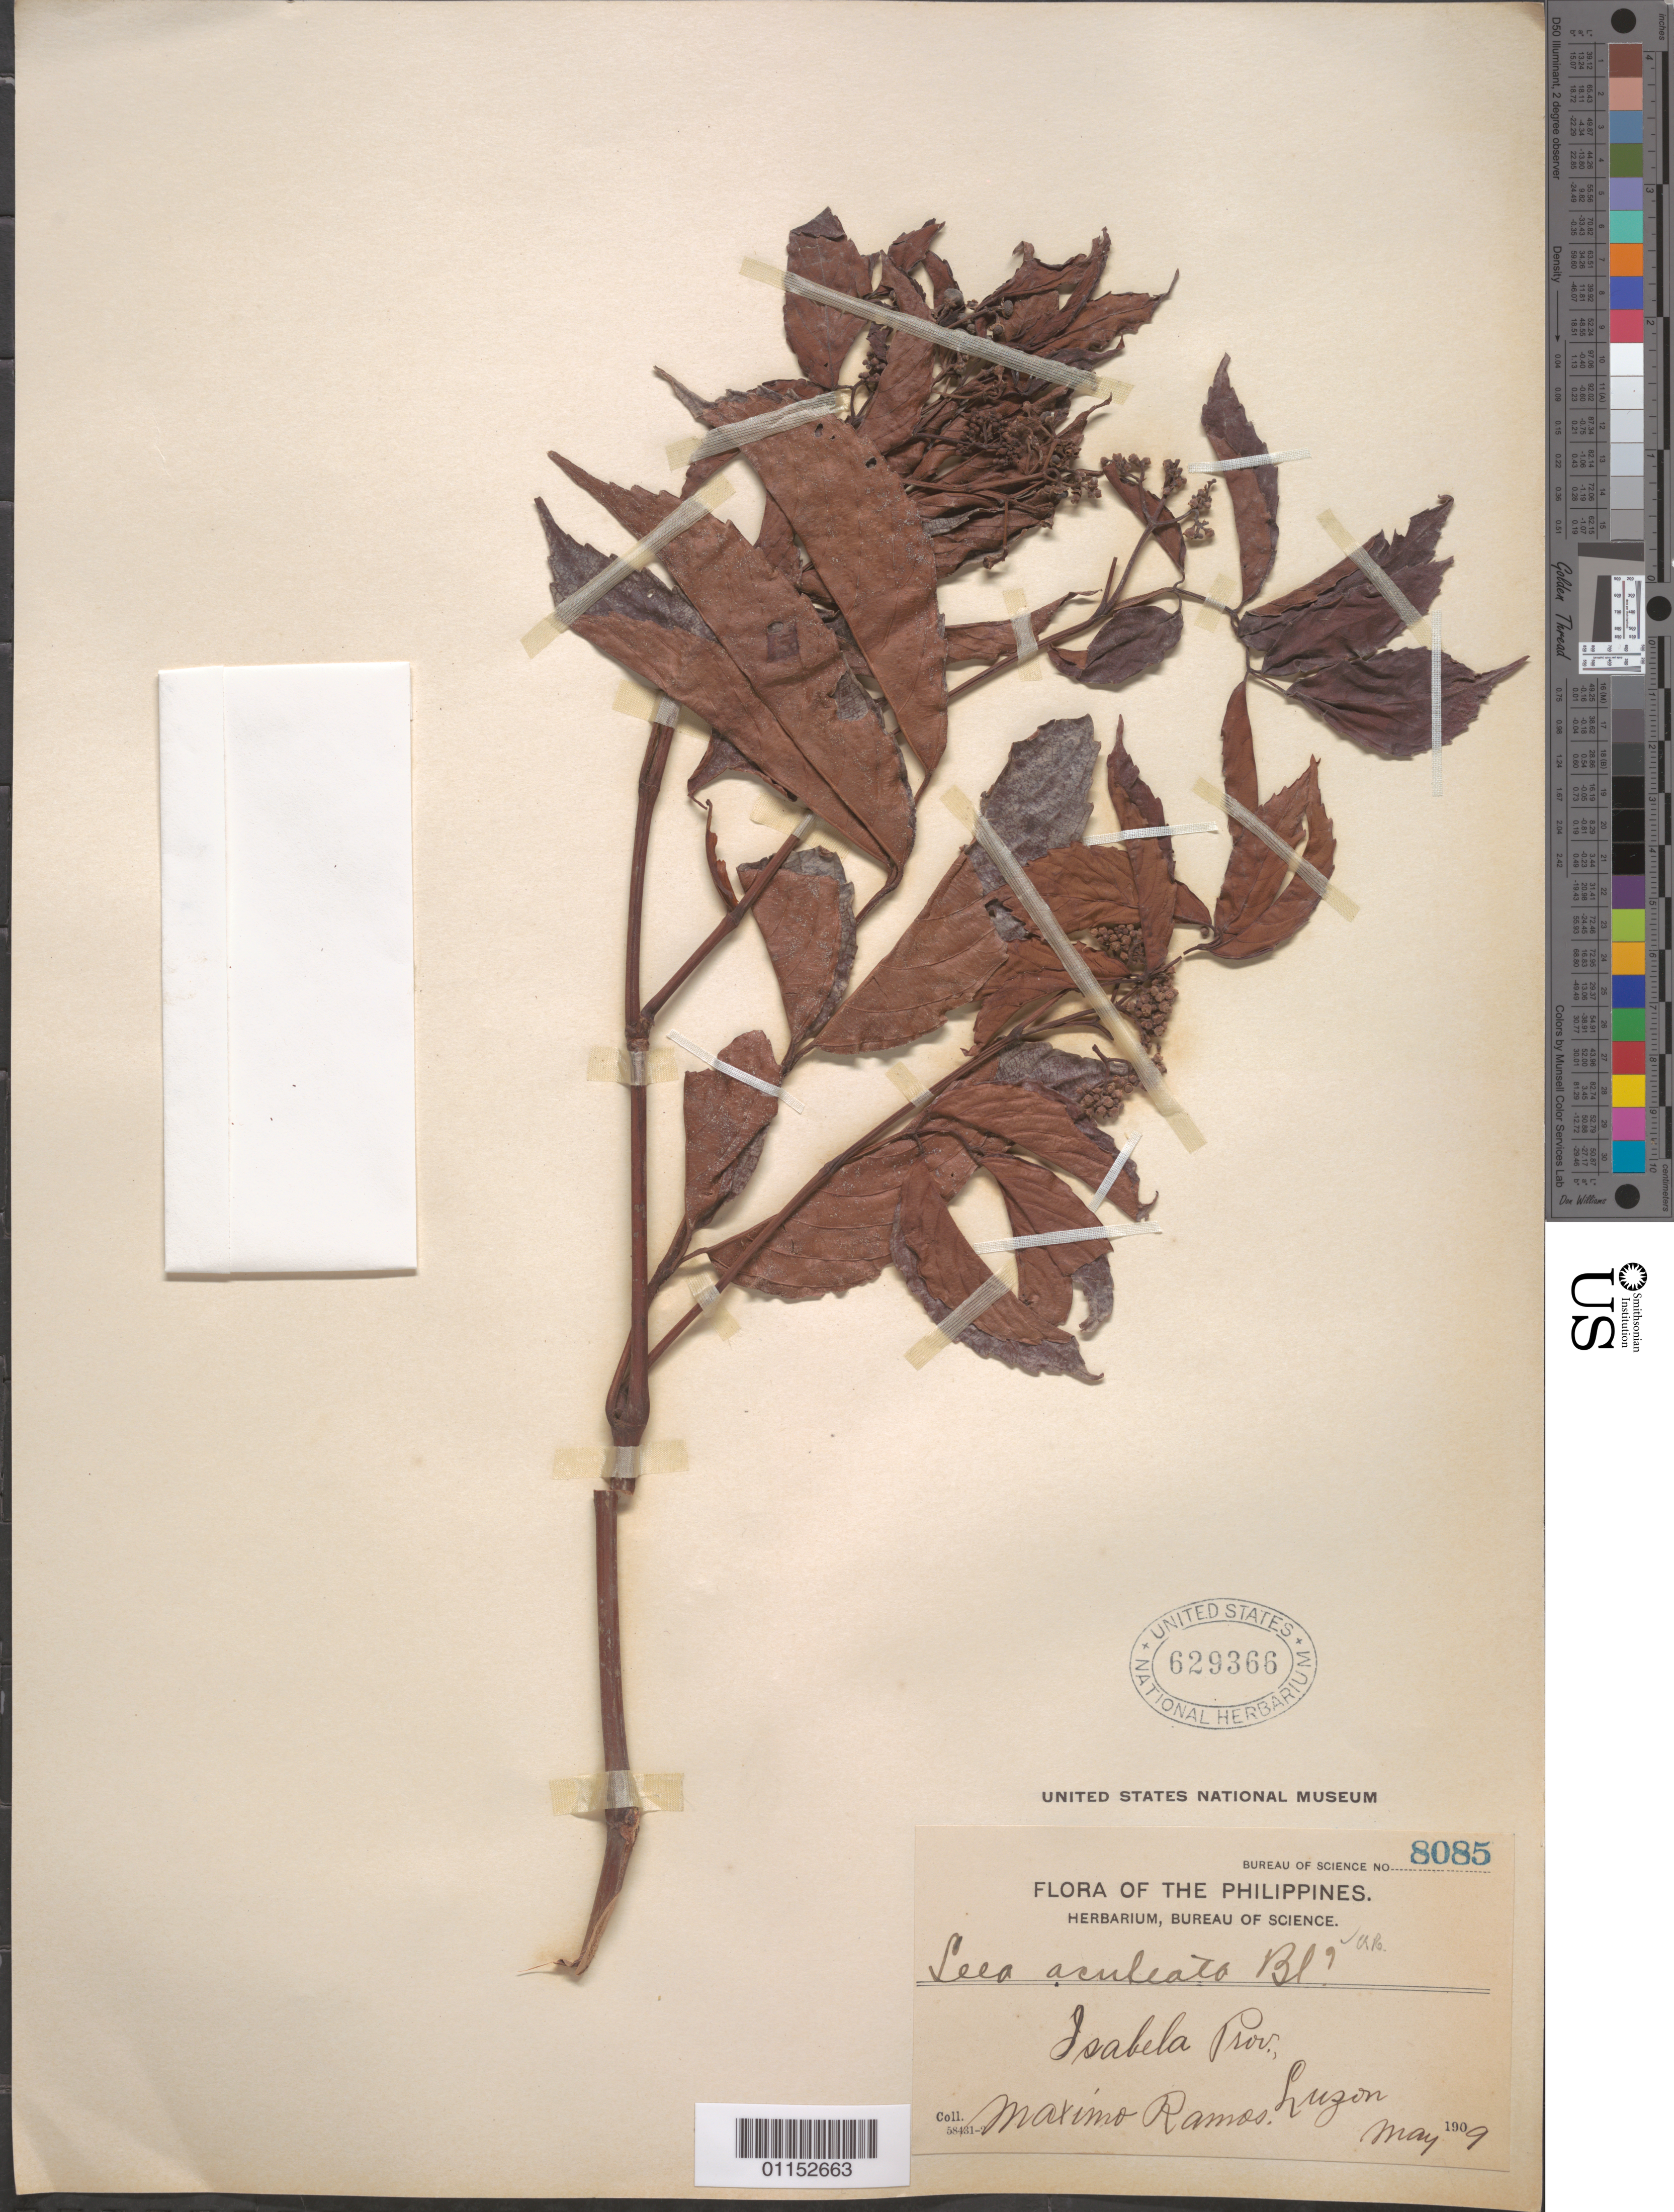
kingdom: Plantae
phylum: Tracheophyta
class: Magnoliopsida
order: Vitales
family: Vitaceae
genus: Leea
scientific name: Leea aculeata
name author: Blume ex Spreng.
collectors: M. Ramos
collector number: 8085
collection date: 1909-05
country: Philippines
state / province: Cagayan Valley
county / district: Isabela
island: Luzon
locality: Luzon.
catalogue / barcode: US 629366